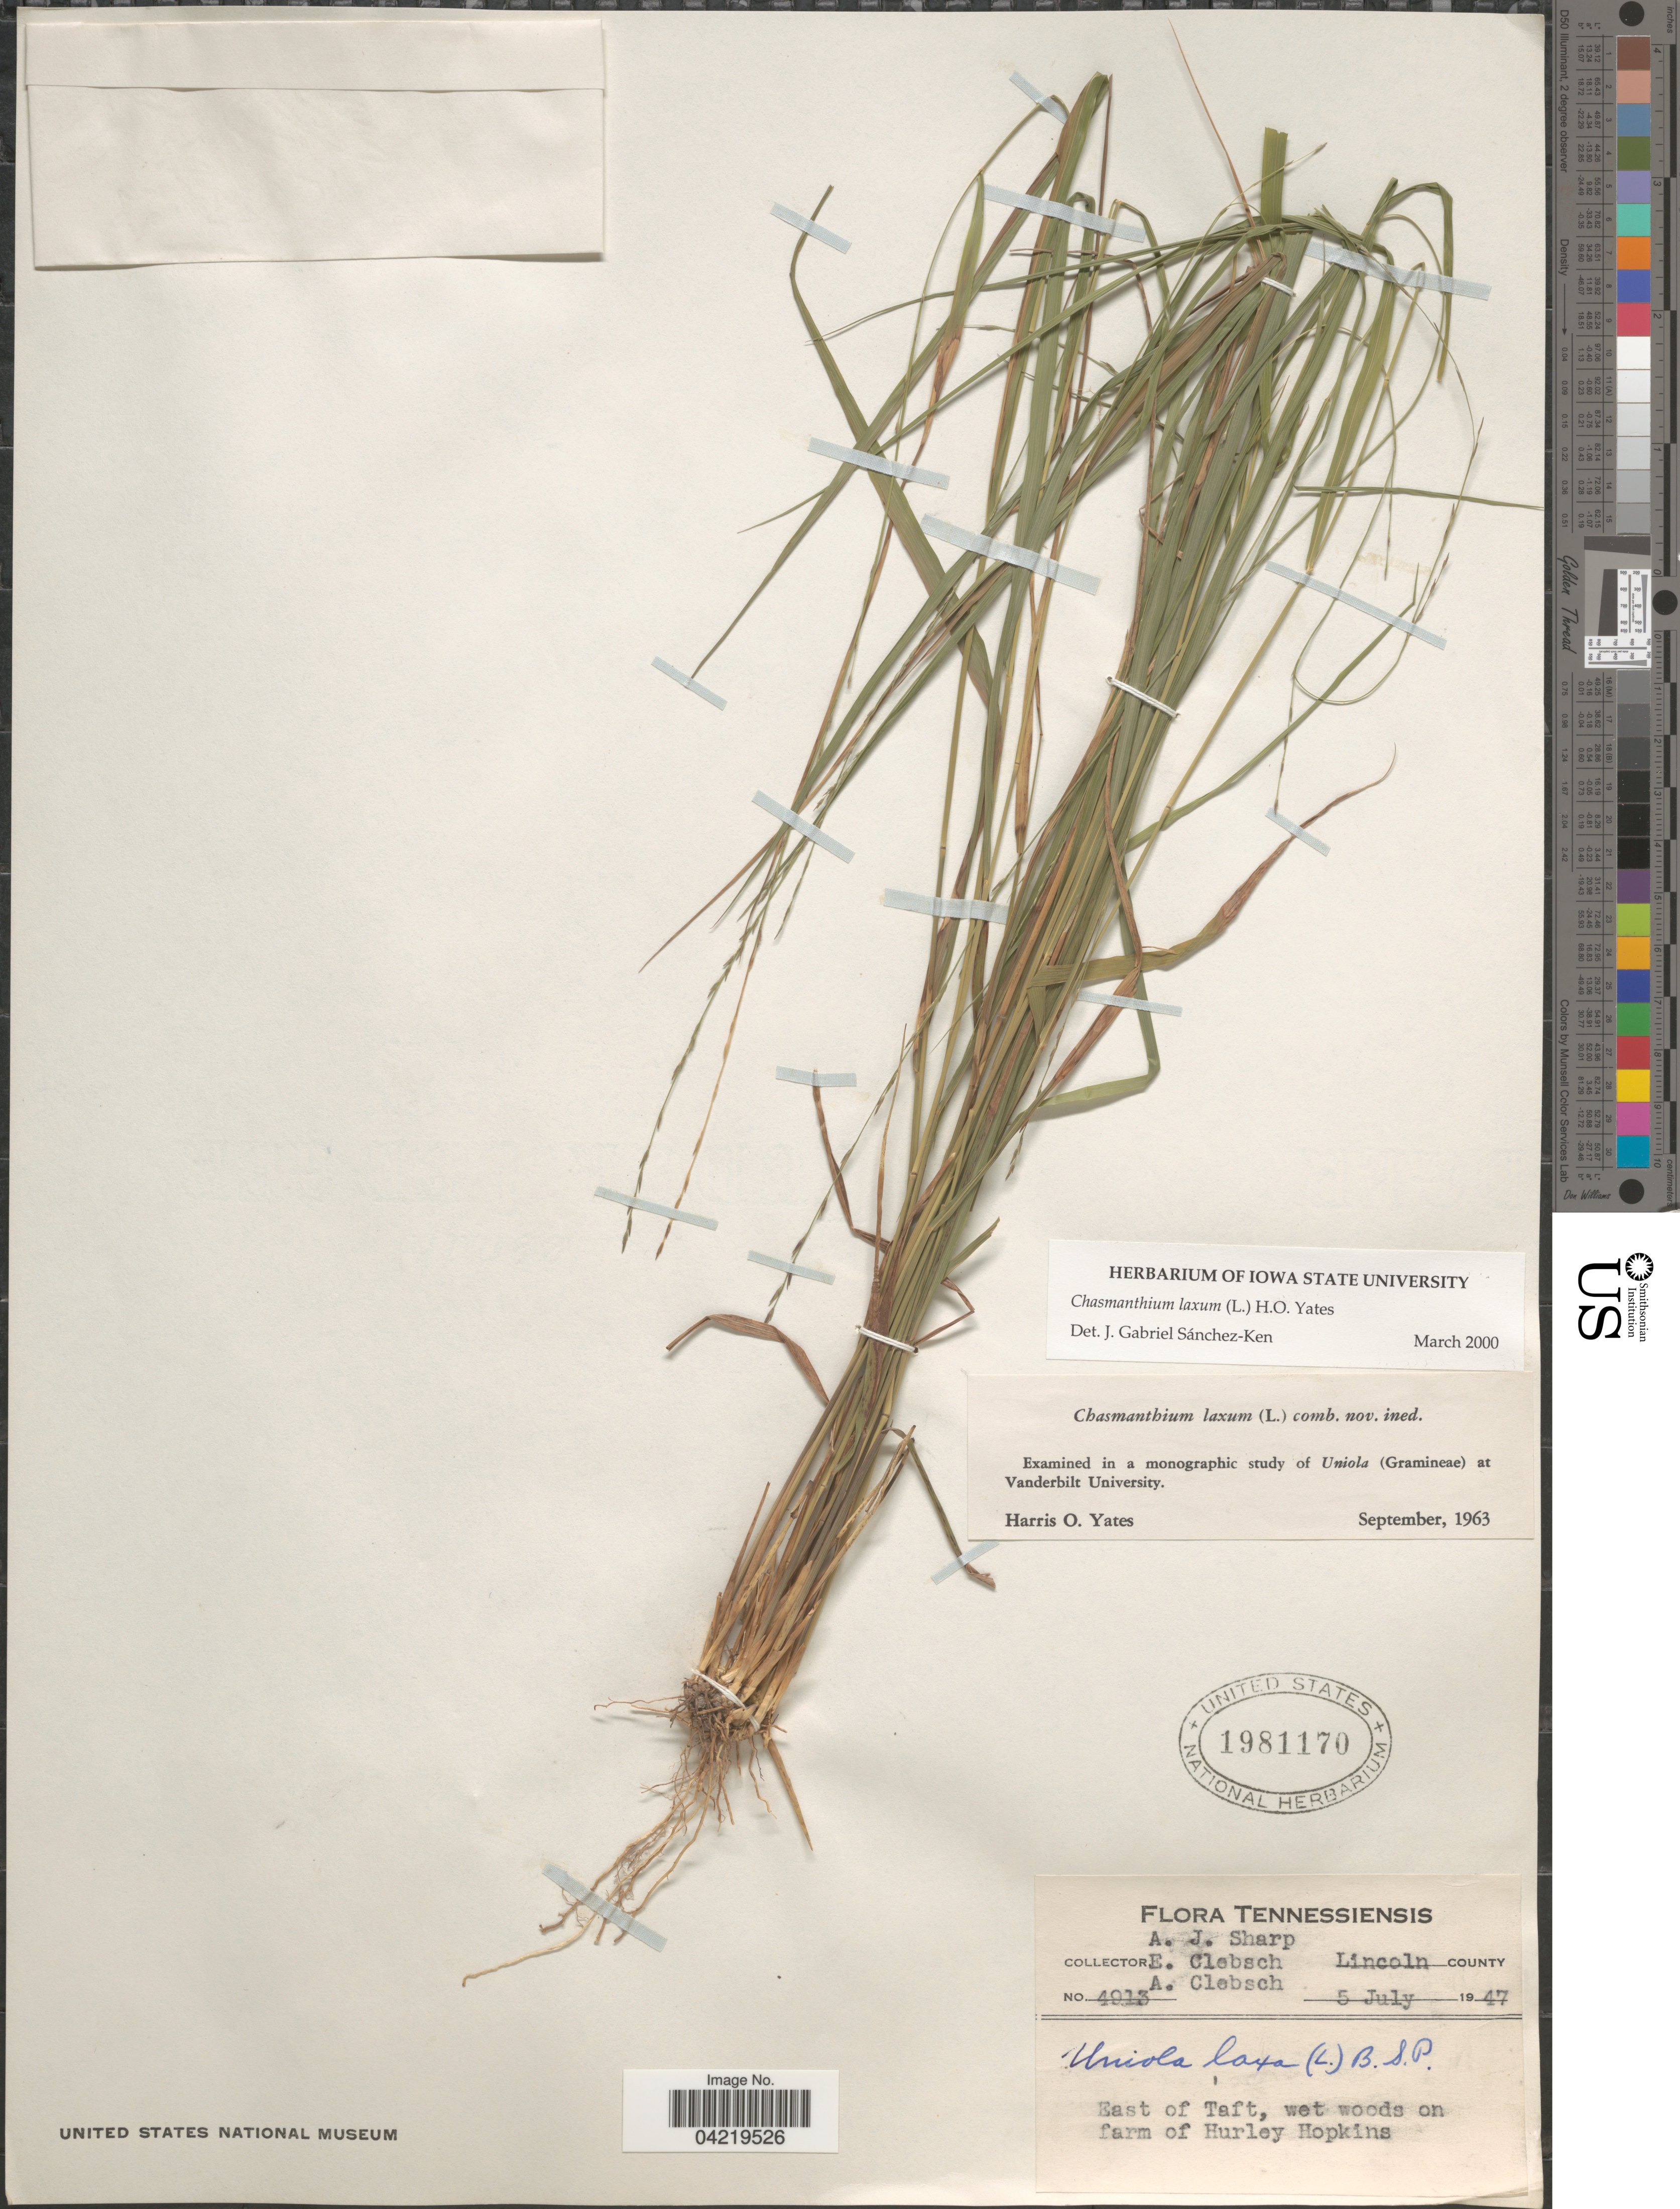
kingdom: Plantae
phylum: Tracheophyta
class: Liliopsida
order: Poales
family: Poaceae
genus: Chasmanthium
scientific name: Chasmanthium laxum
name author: (L.) H.O. Yates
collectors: A. J. Sharp, E. Clebsch & A. Clebsch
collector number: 4913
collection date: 1947-07-05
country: United States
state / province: Tennessee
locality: Lincoln County. East of Taft, wet woods on farm of Hurley Hopkins.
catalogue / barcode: US 1981170